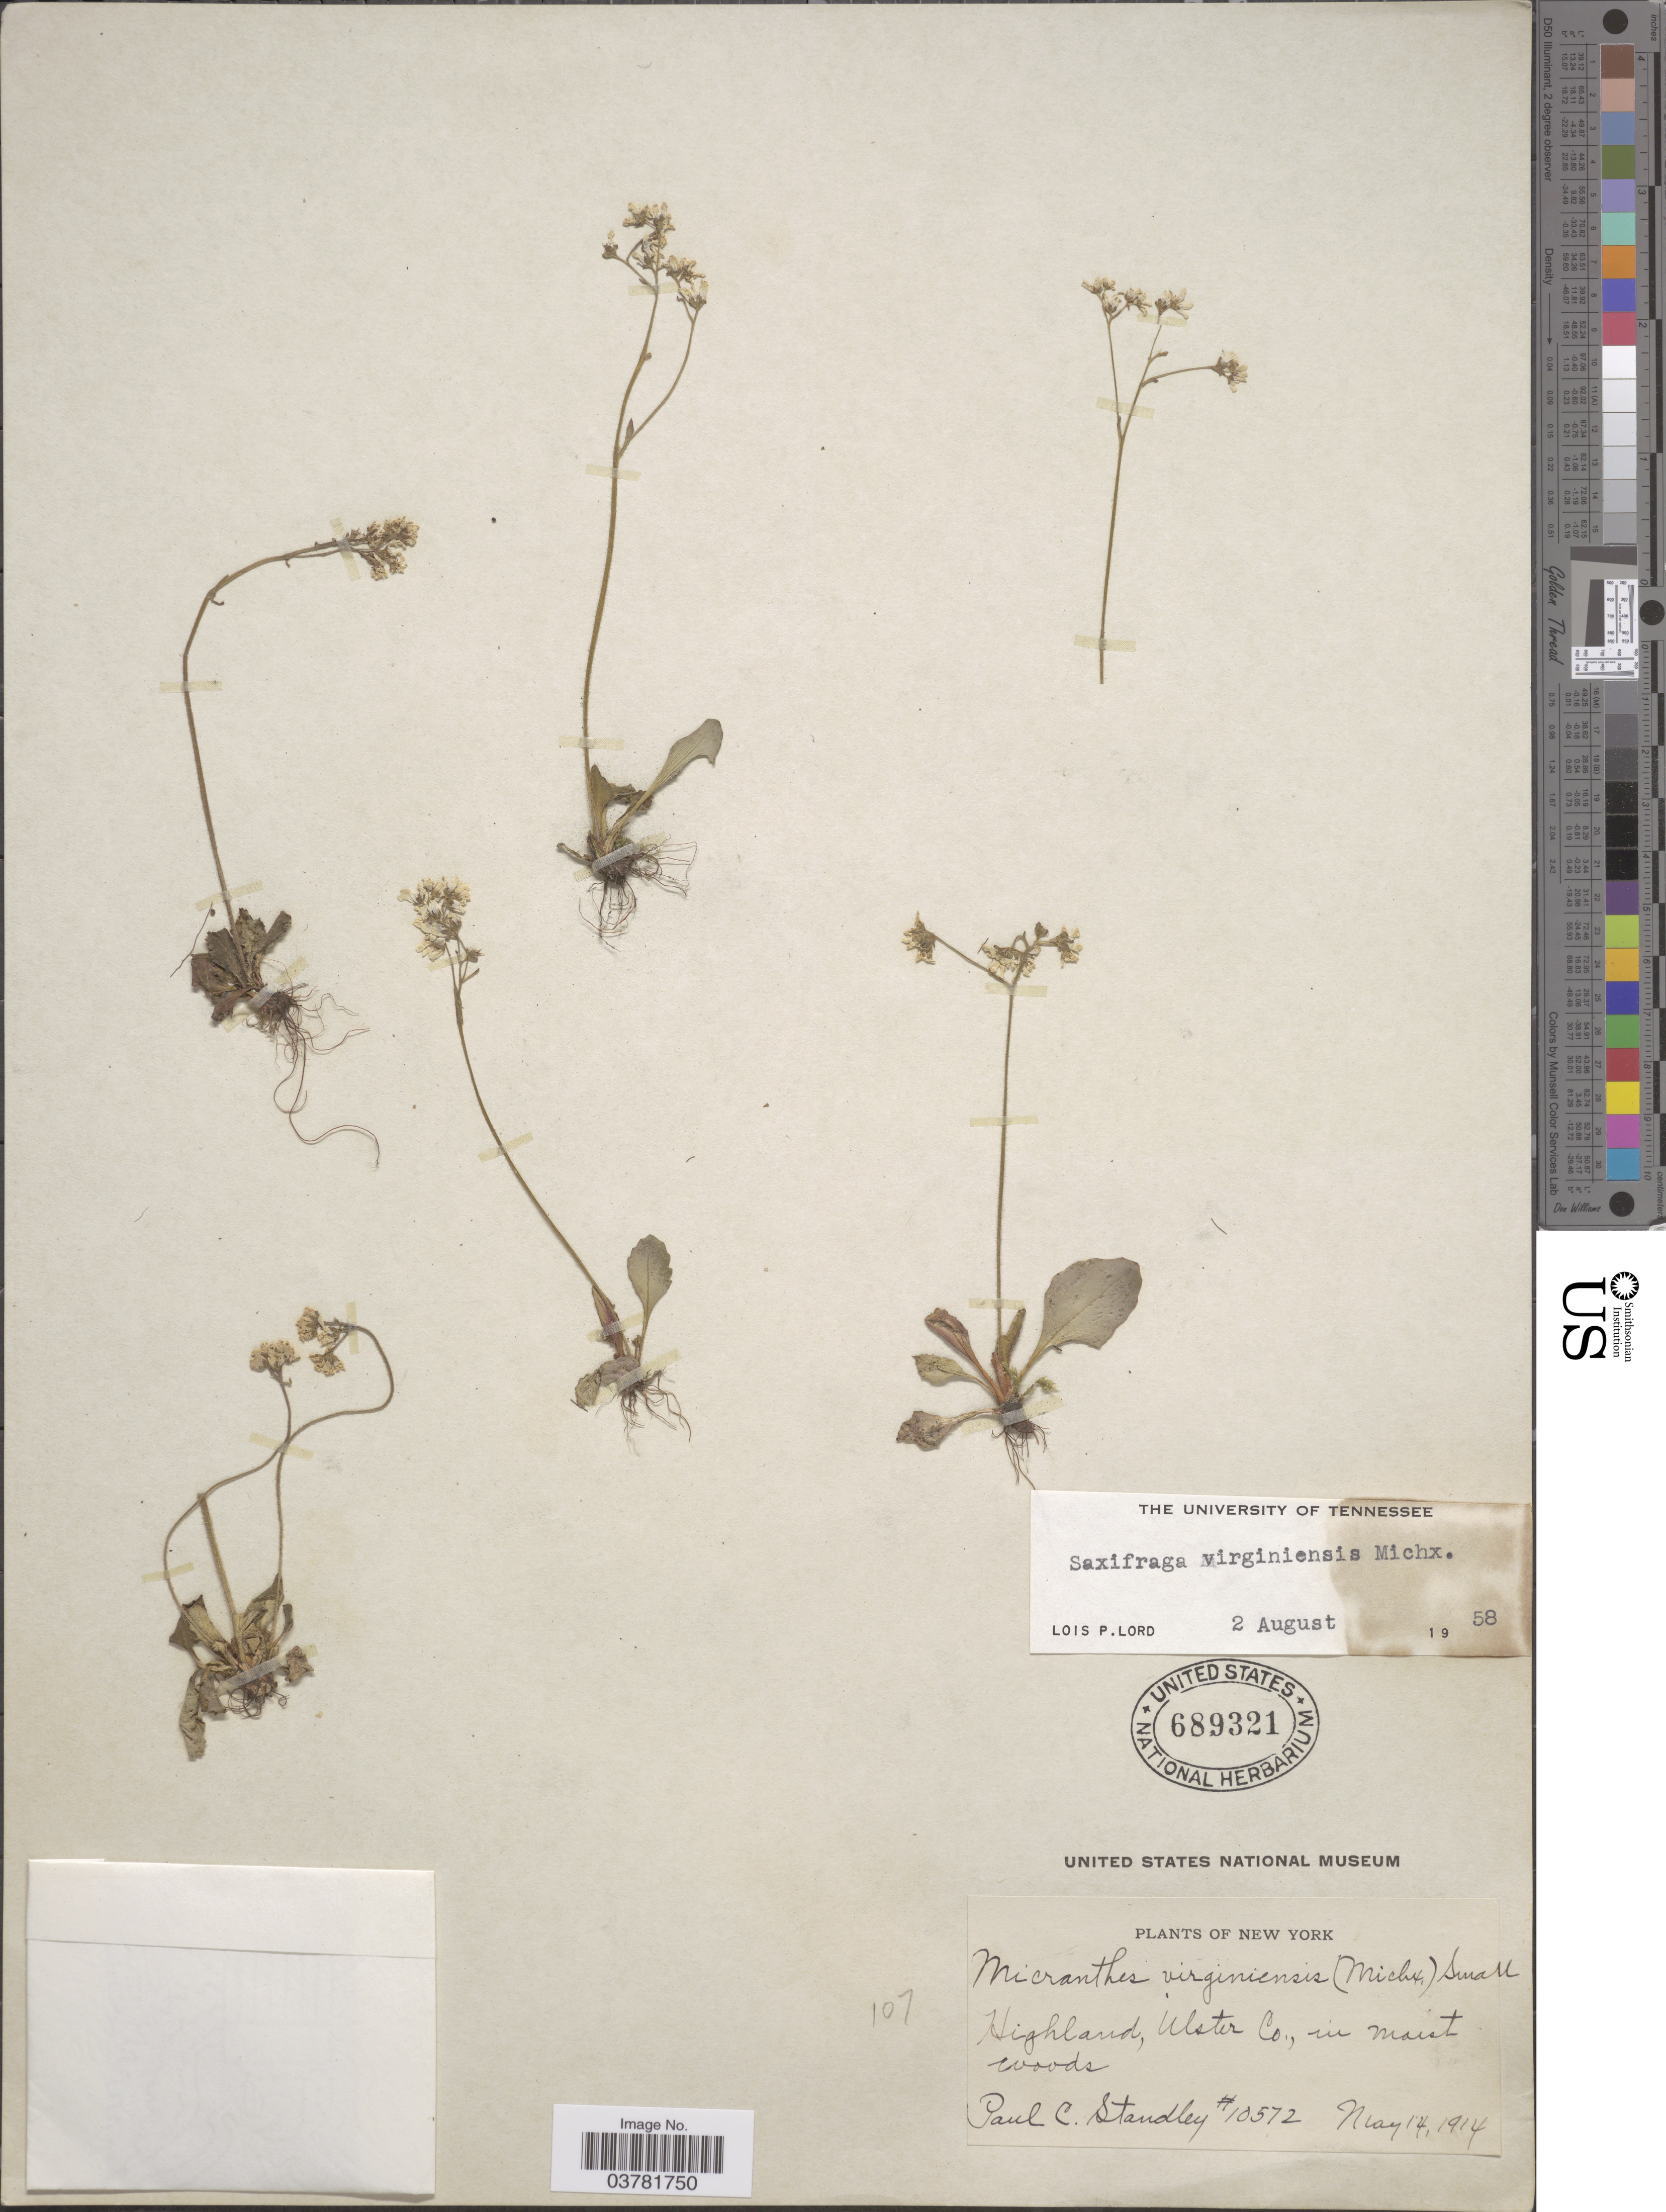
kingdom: Plantae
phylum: Tracheophyta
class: Magnoliopsida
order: Saxifragales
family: Saxifragaceae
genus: Micranthes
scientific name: Micranthes virginiensis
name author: (Michx.) Small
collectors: P. C. Standley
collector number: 10572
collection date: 1914-05-14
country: United States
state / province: New York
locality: Highland, ulster Co.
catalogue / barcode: US 689321